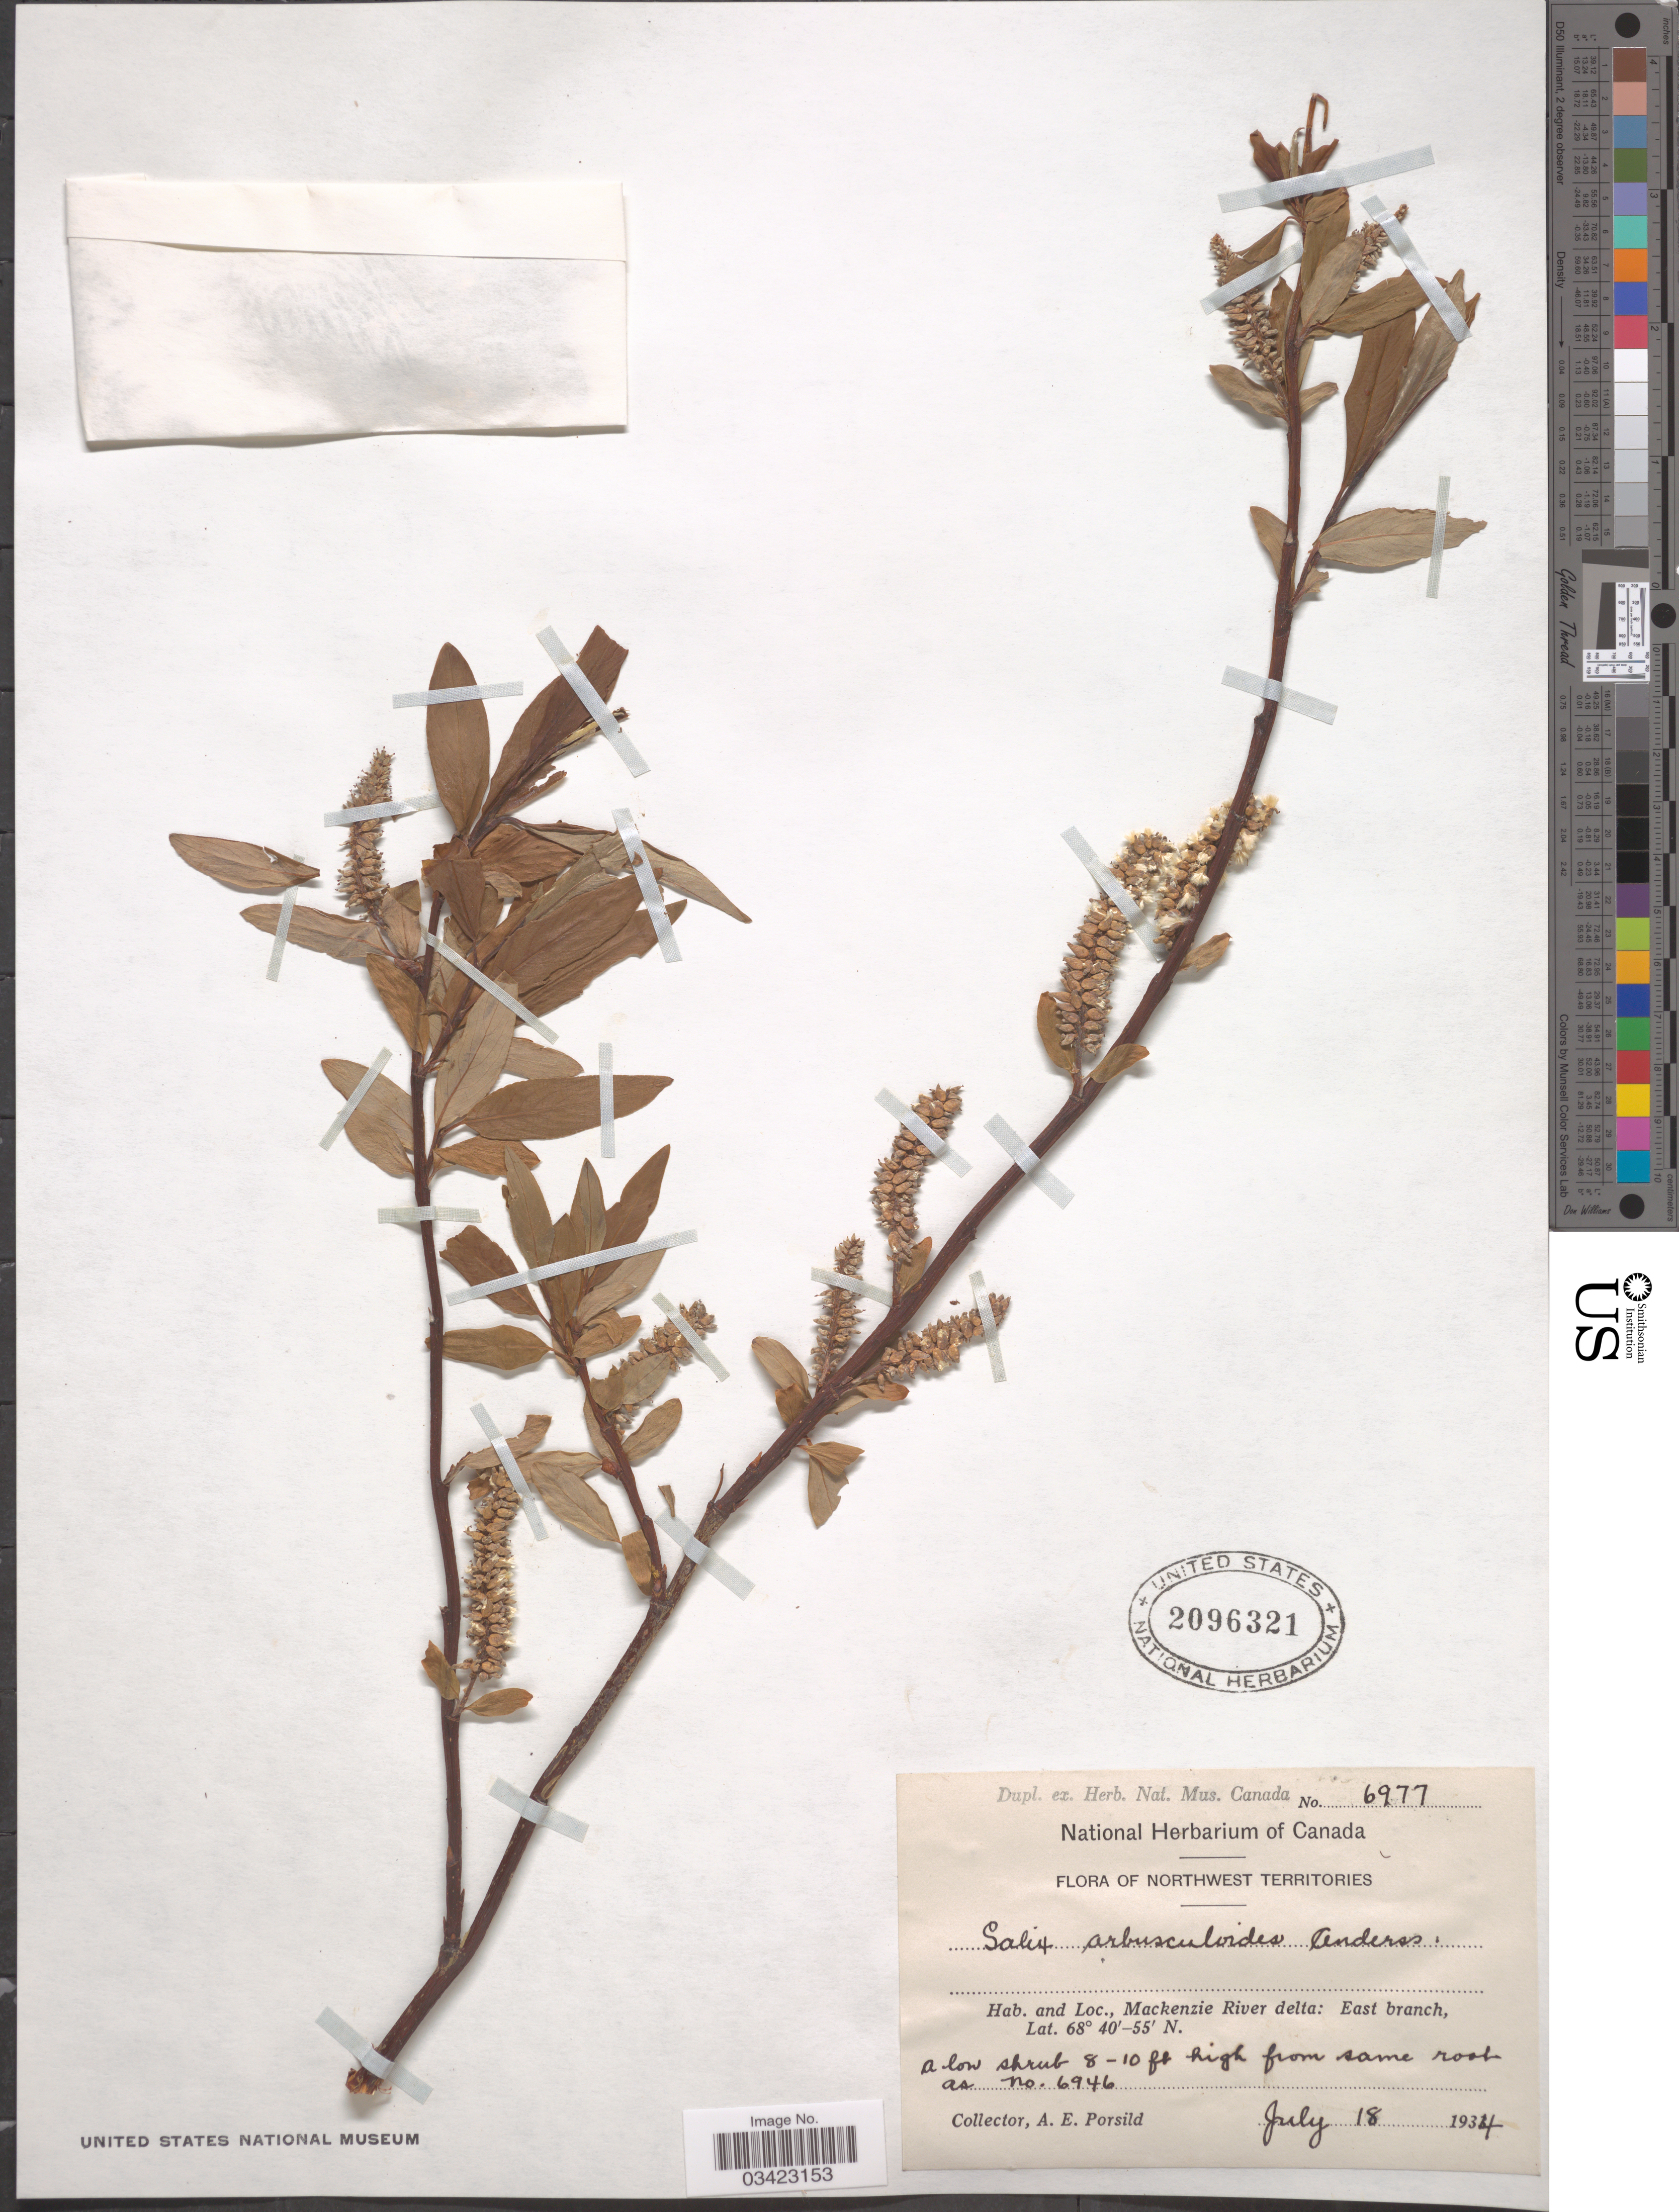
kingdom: Plantae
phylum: Tracheophyta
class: Magnoliopsida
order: Malpighiales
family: Salicaceae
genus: Salix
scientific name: Salix arbusculoides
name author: Andersson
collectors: A. E. Porsild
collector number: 6977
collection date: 1934-07-18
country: Canada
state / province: Northwest Territories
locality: Mackenzie River delta: East branch.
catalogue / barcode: US 2096321